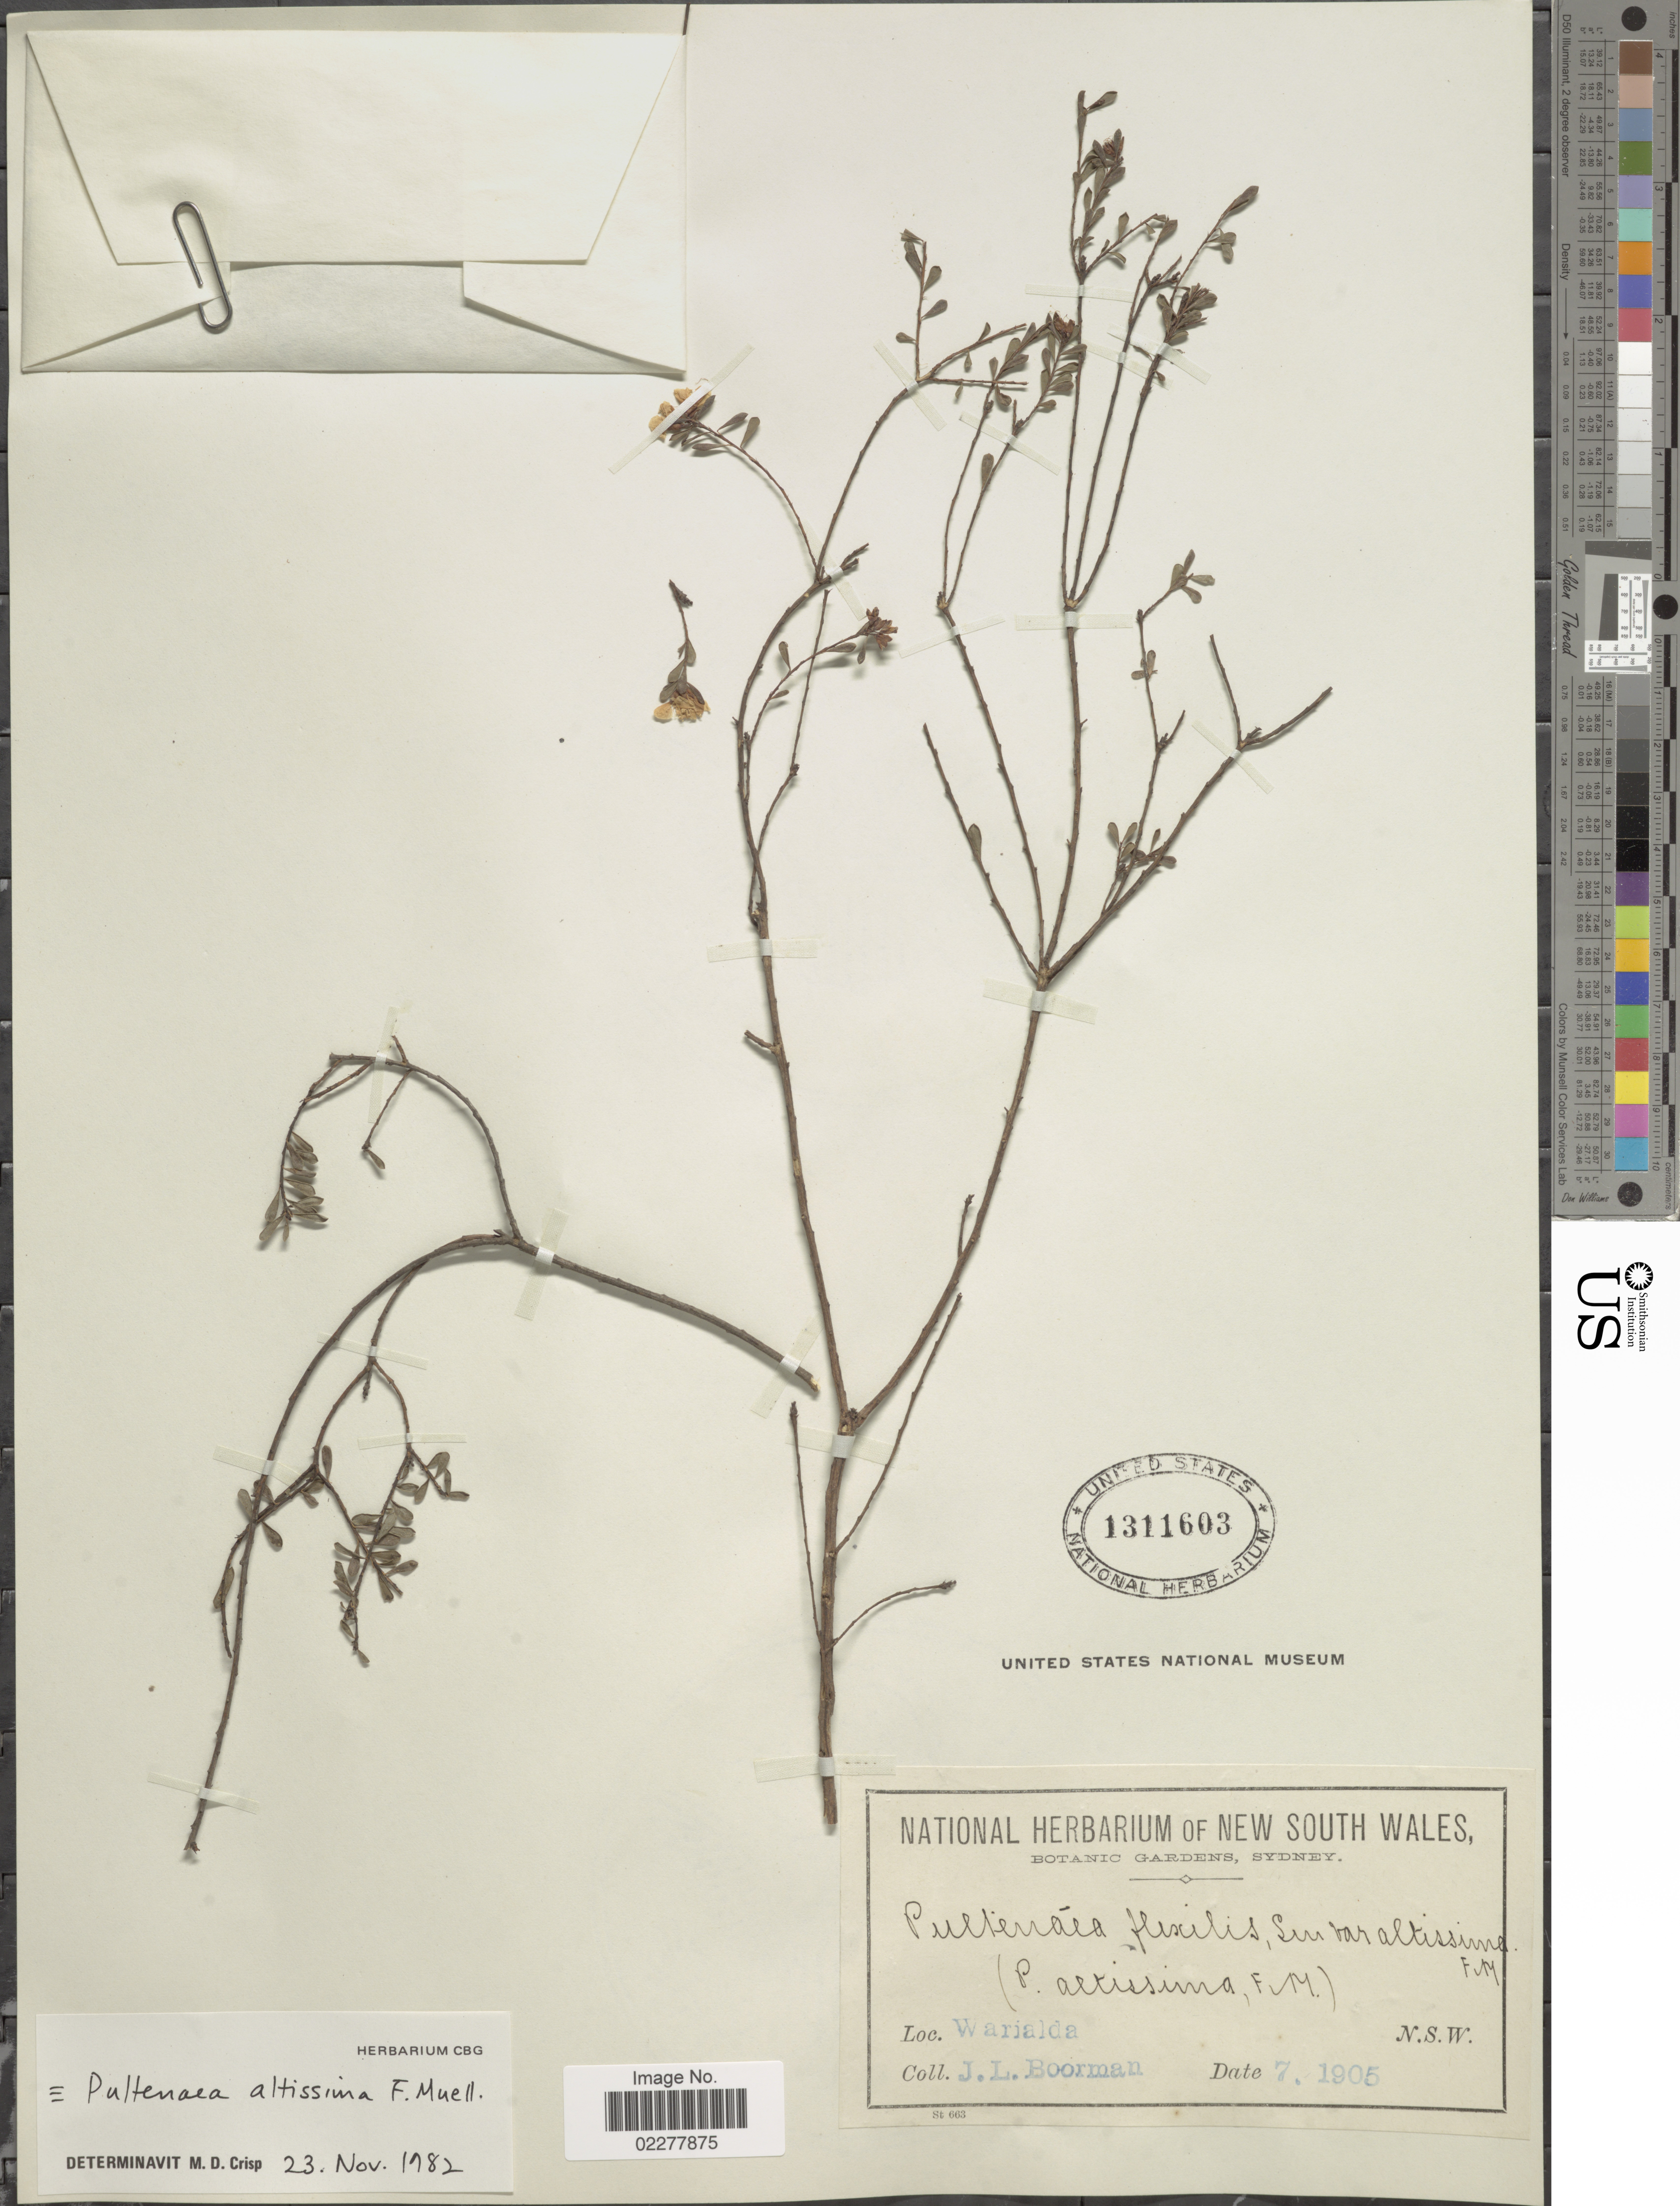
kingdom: Plantae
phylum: Tracheophyta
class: Magnoliopsida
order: Fabales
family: Fabaceae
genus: Pultenaea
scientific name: Pultenaea altissima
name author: F. Muell. ex Benth.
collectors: J. Boorman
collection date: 1905-07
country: Australia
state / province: New South Wales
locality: Warialda. N.S.W.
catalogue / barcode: US 1311603